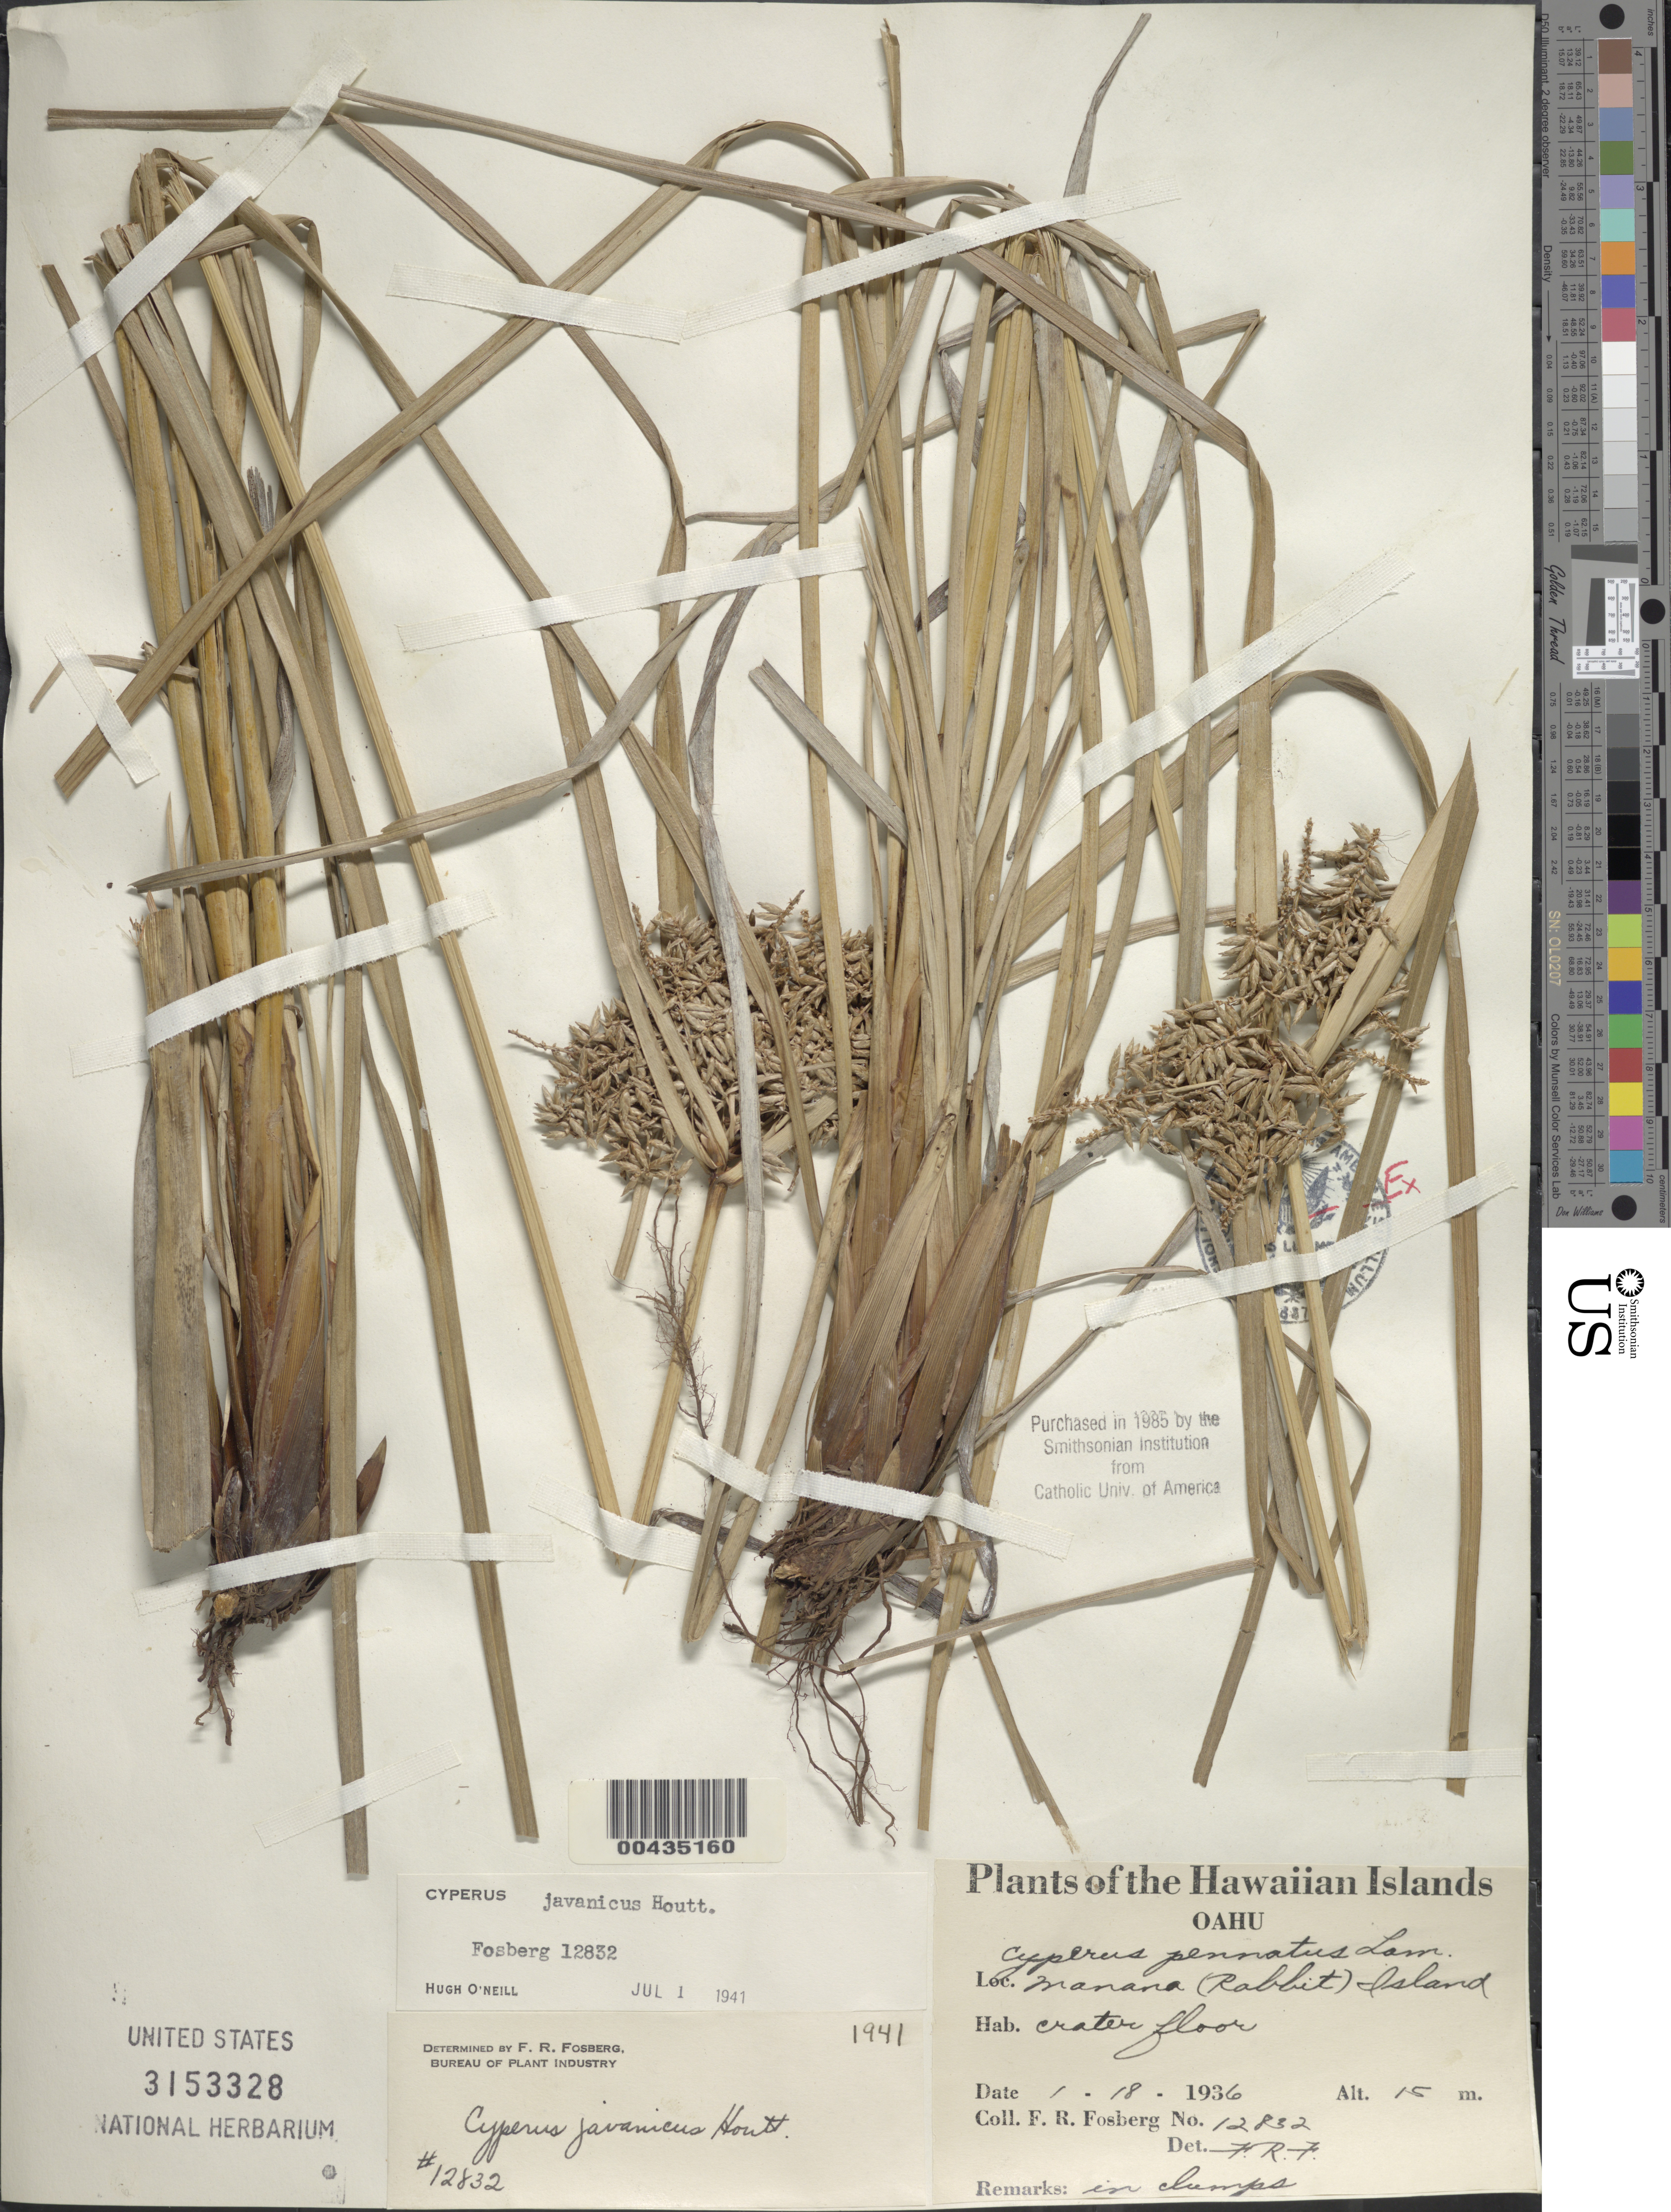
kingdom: Plantae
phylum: Tracheophyta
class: Liliopsida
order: Poales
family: Cyperaceae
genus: Cyperus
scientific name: Cyperus javanicus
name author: Houtt.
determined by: O'Neill, Hugh T.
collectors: F. R. Fosberg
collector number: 12832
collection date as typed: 18 Jan 1936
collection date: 1936-01-18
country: United States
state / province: Hawaii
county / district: Honolulu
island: Manana [Rabbit]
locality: Crater floor Manana [Rabbit] Island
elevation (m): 15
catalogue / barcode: US 3153328